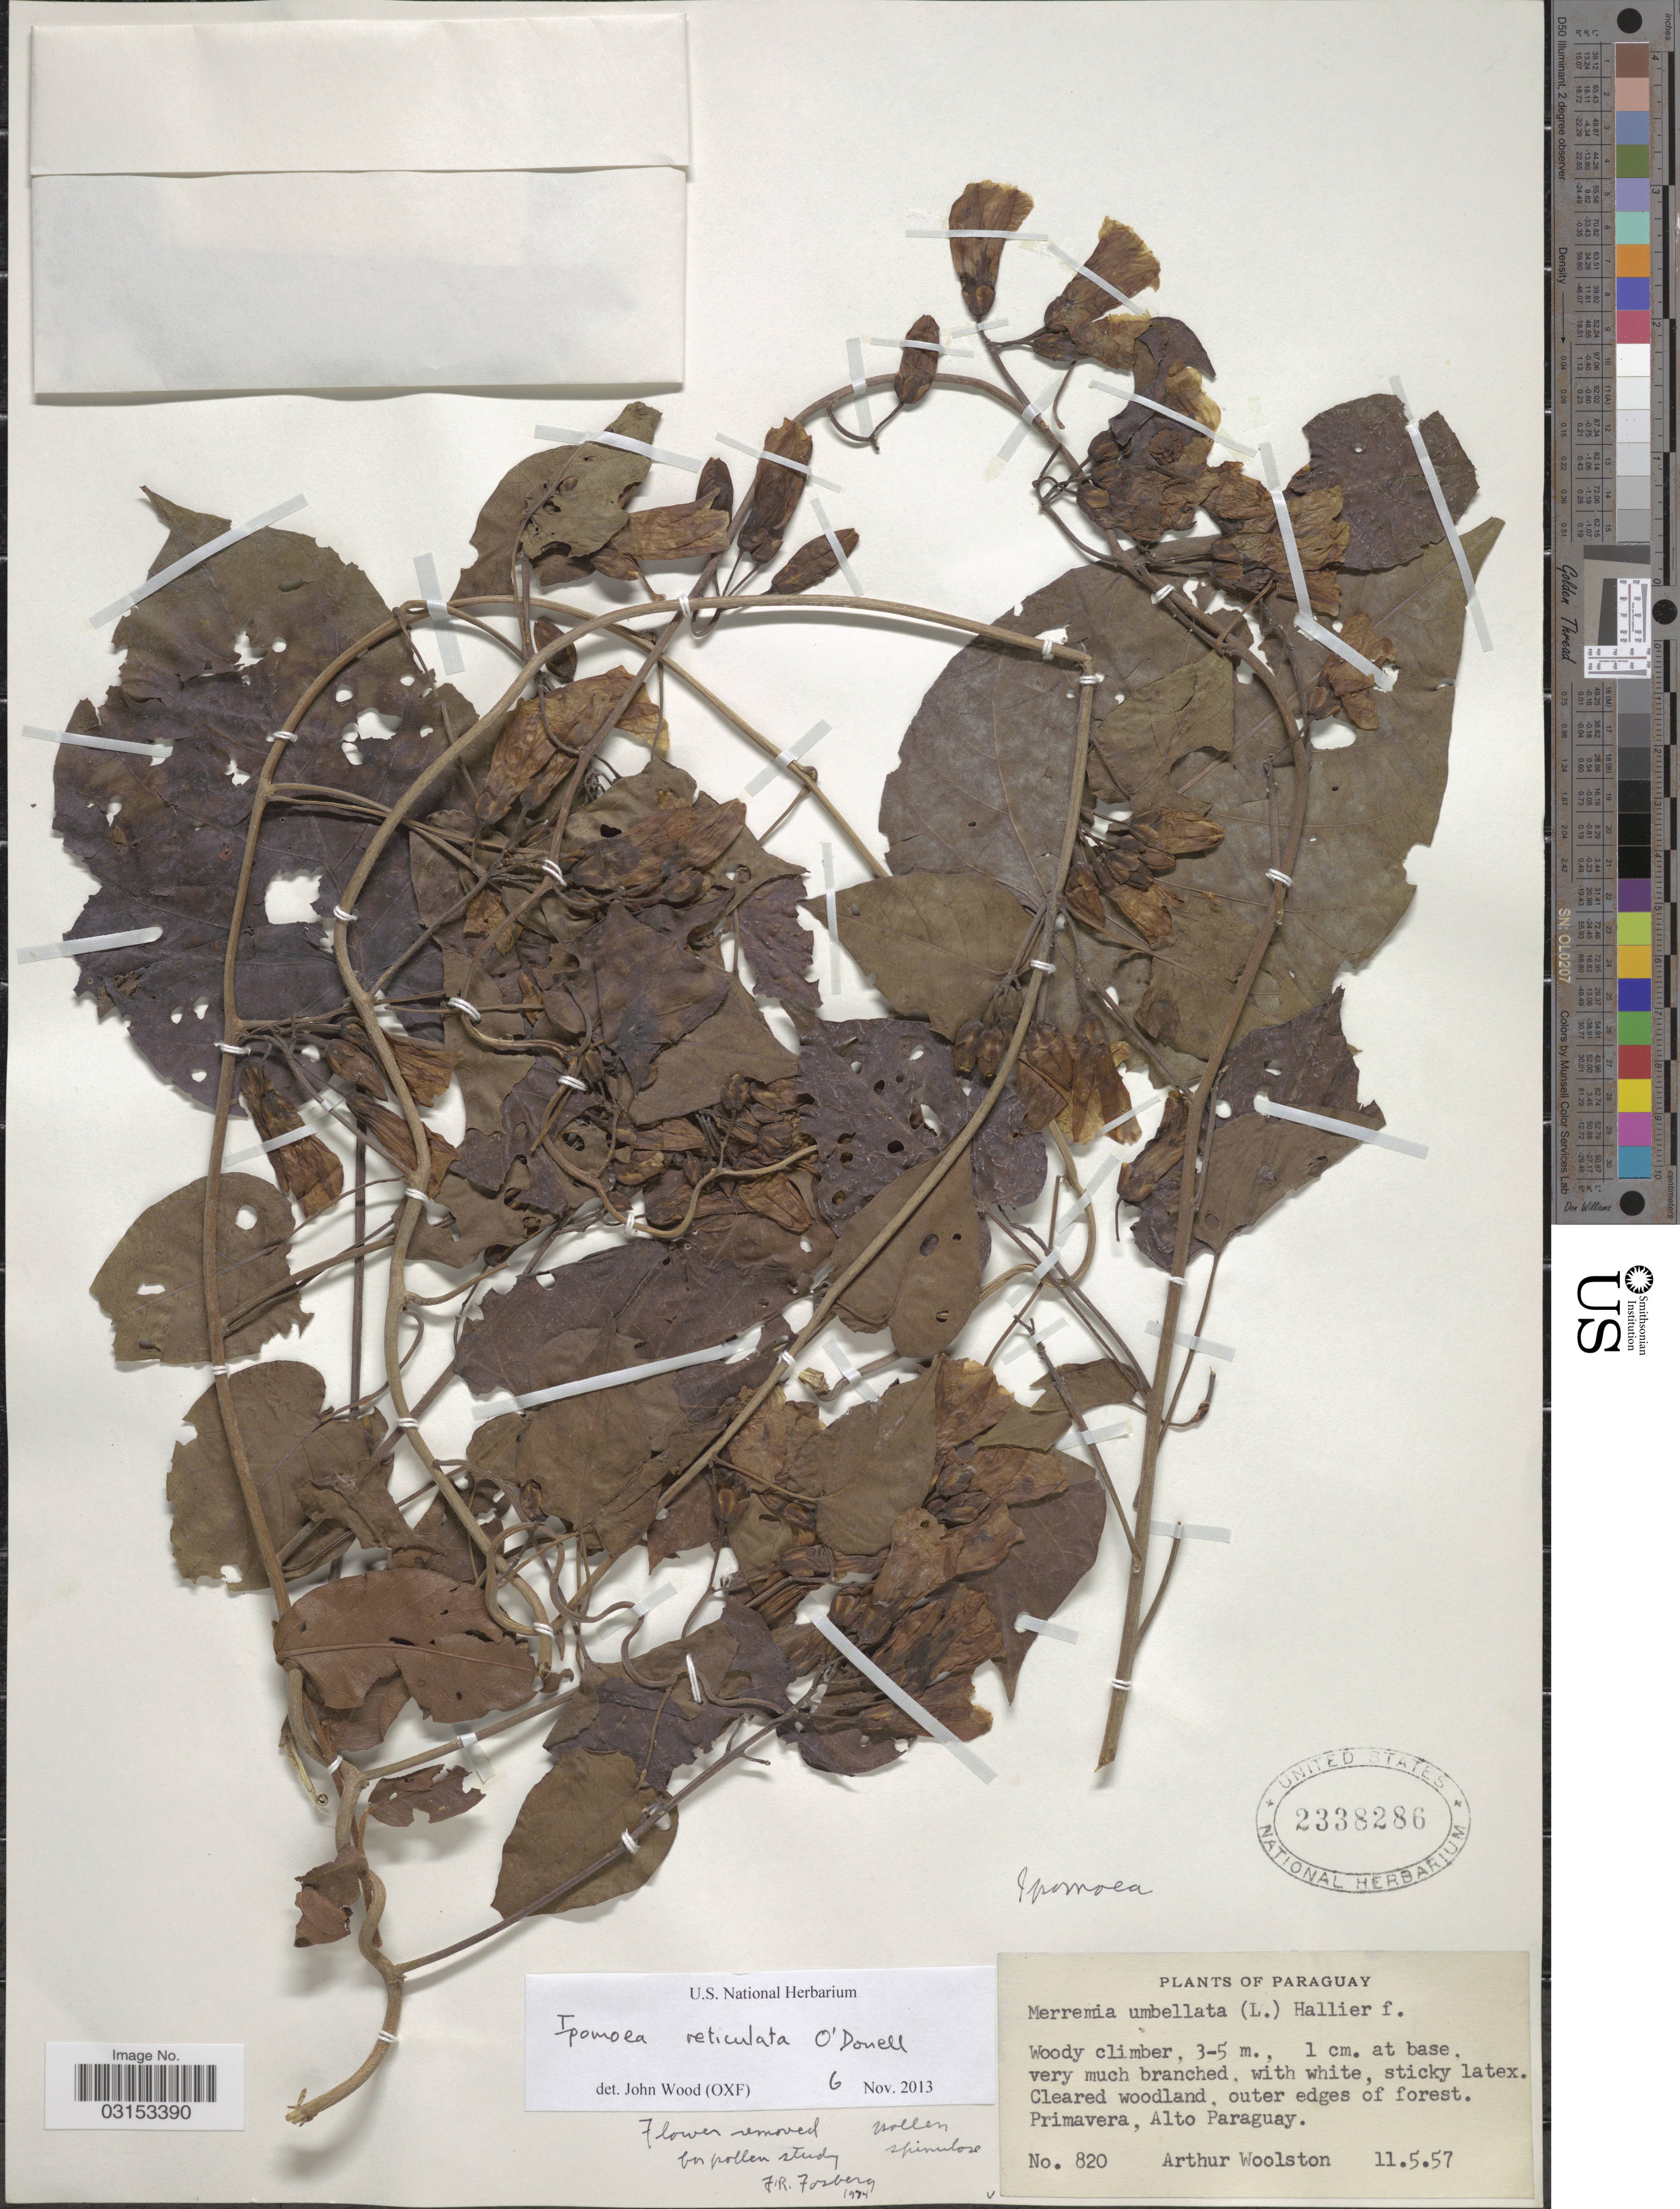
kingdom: Plantae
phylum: Tracheophyta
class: Magnoliopsida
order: Solanales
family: Convolvulaceae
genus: Ipomoea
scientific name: Ipomoea reticulata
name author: O'Donell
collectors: A. L. Woolston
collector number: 820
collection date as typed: Transcribed d/m/y: 11/5/57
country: Paraguay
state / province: Alto Paraguay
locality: Primavera.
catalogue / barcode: US 2338286